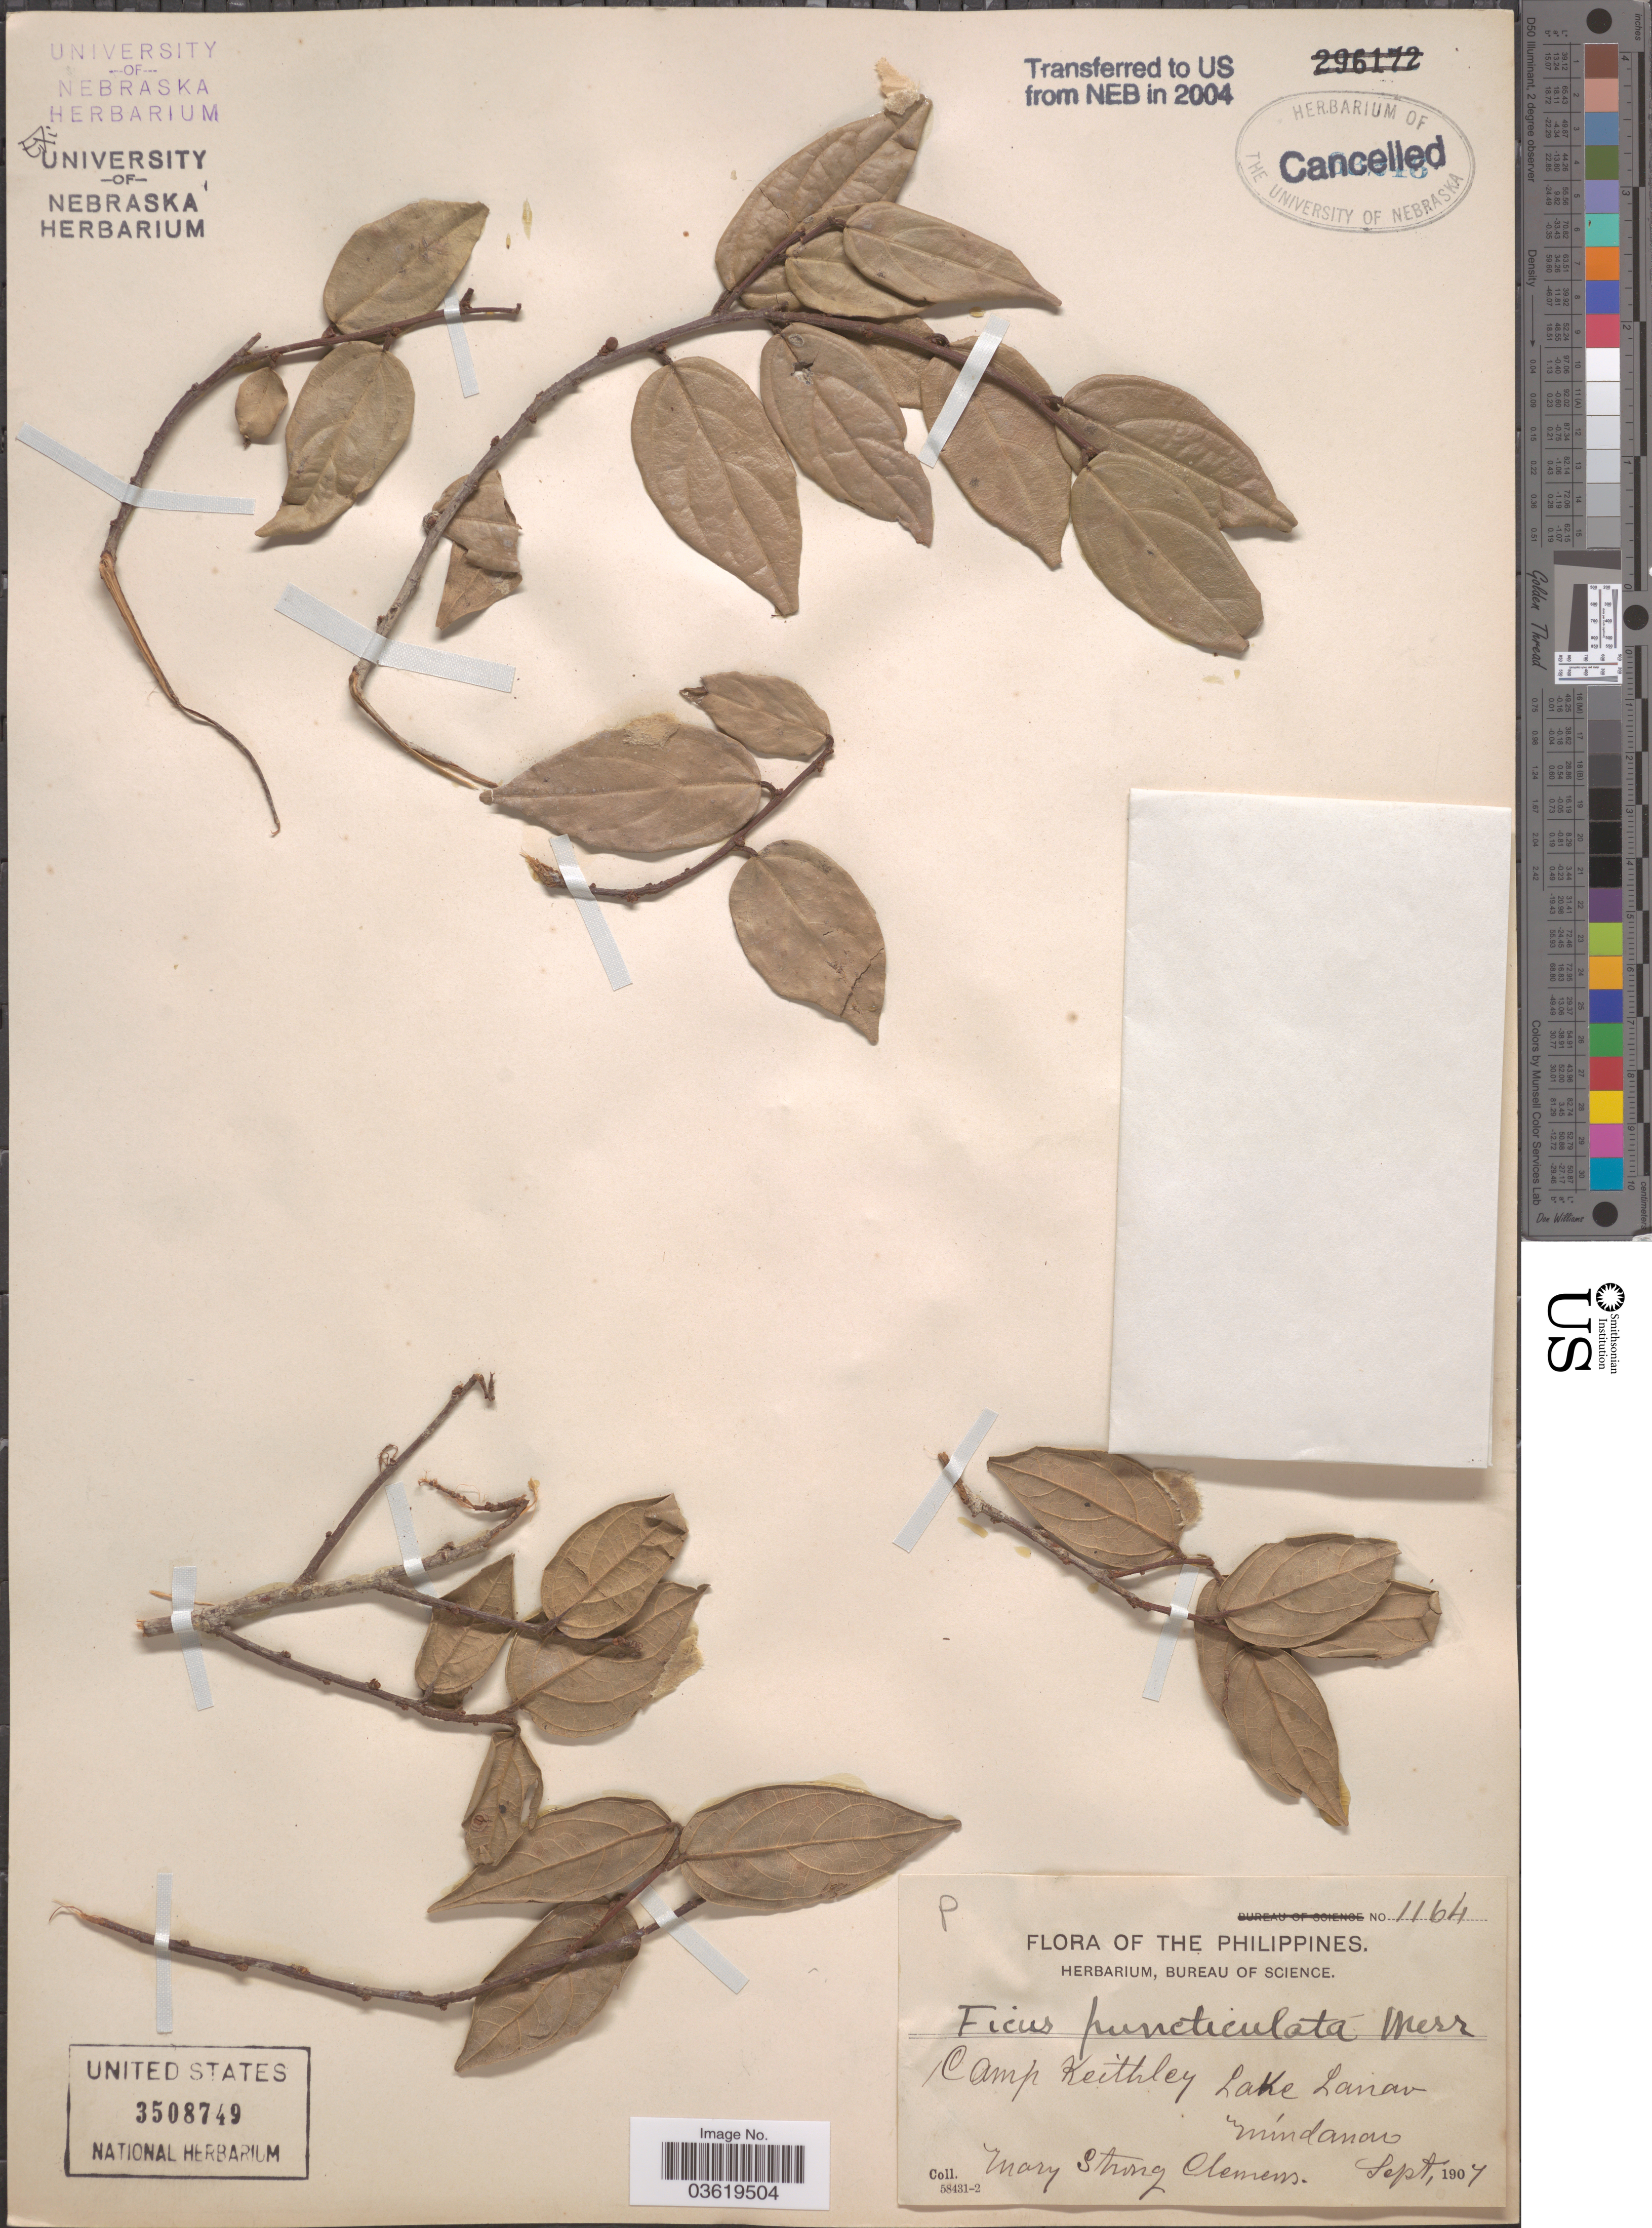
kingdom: Plantae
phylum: Tracheophyta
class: Magnoliopsida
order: Rosales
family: Moraceae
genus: Ficus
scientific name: Ficus recurva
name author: Blume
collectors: M. S. Clemens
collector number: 1164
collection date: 1907-09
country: Philippines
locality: Camp Keithley Lake Lanao. Mindanao.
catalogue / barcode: US 3508749